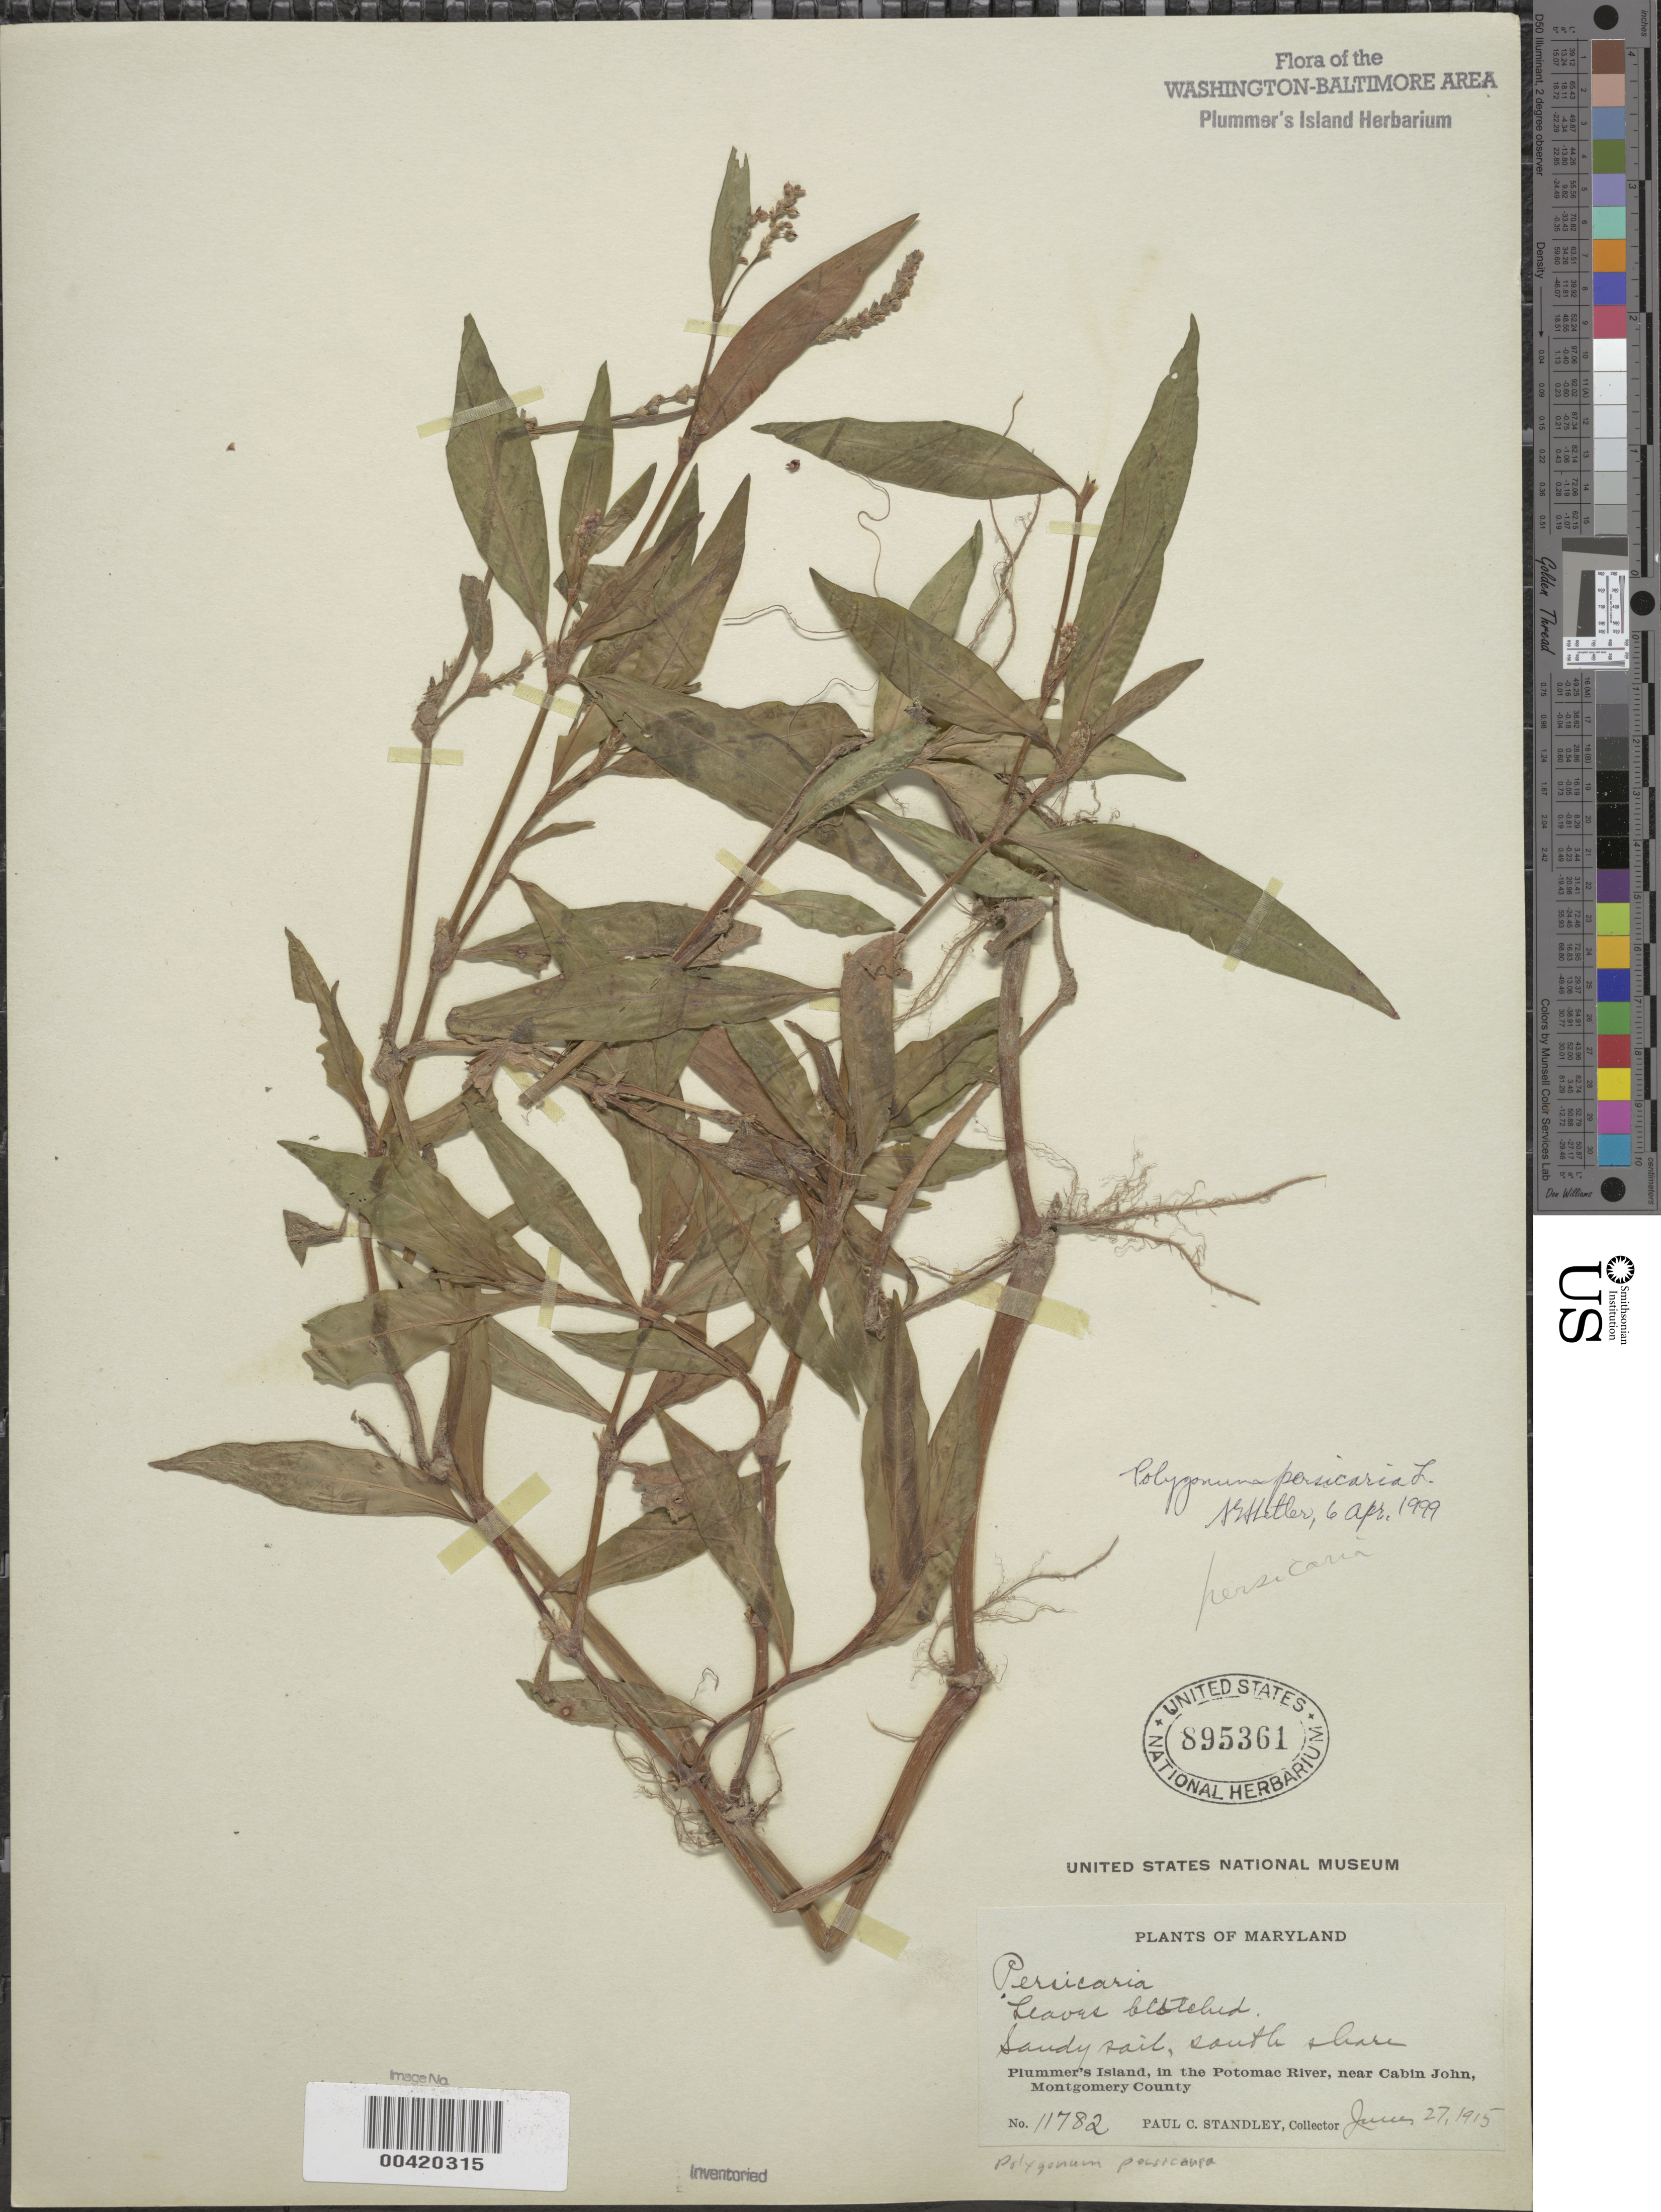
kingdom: Plantae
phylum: Tracheophyta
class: Magnoliopsida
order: Caryophyllales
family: Polygonaceae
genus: Persicaria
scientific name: Persicaria maculosa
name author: S.F. Gray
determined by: Atha, D. E.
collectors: P. C. Standley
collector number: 11782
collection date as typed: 27 Jun 1915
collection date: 1915-06-27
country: United States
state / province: Maryland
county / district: Montgomery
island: Plummers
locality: Plummer's Island; south shore C. & O. Canal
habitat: Sandy soil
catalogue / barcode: US 895361